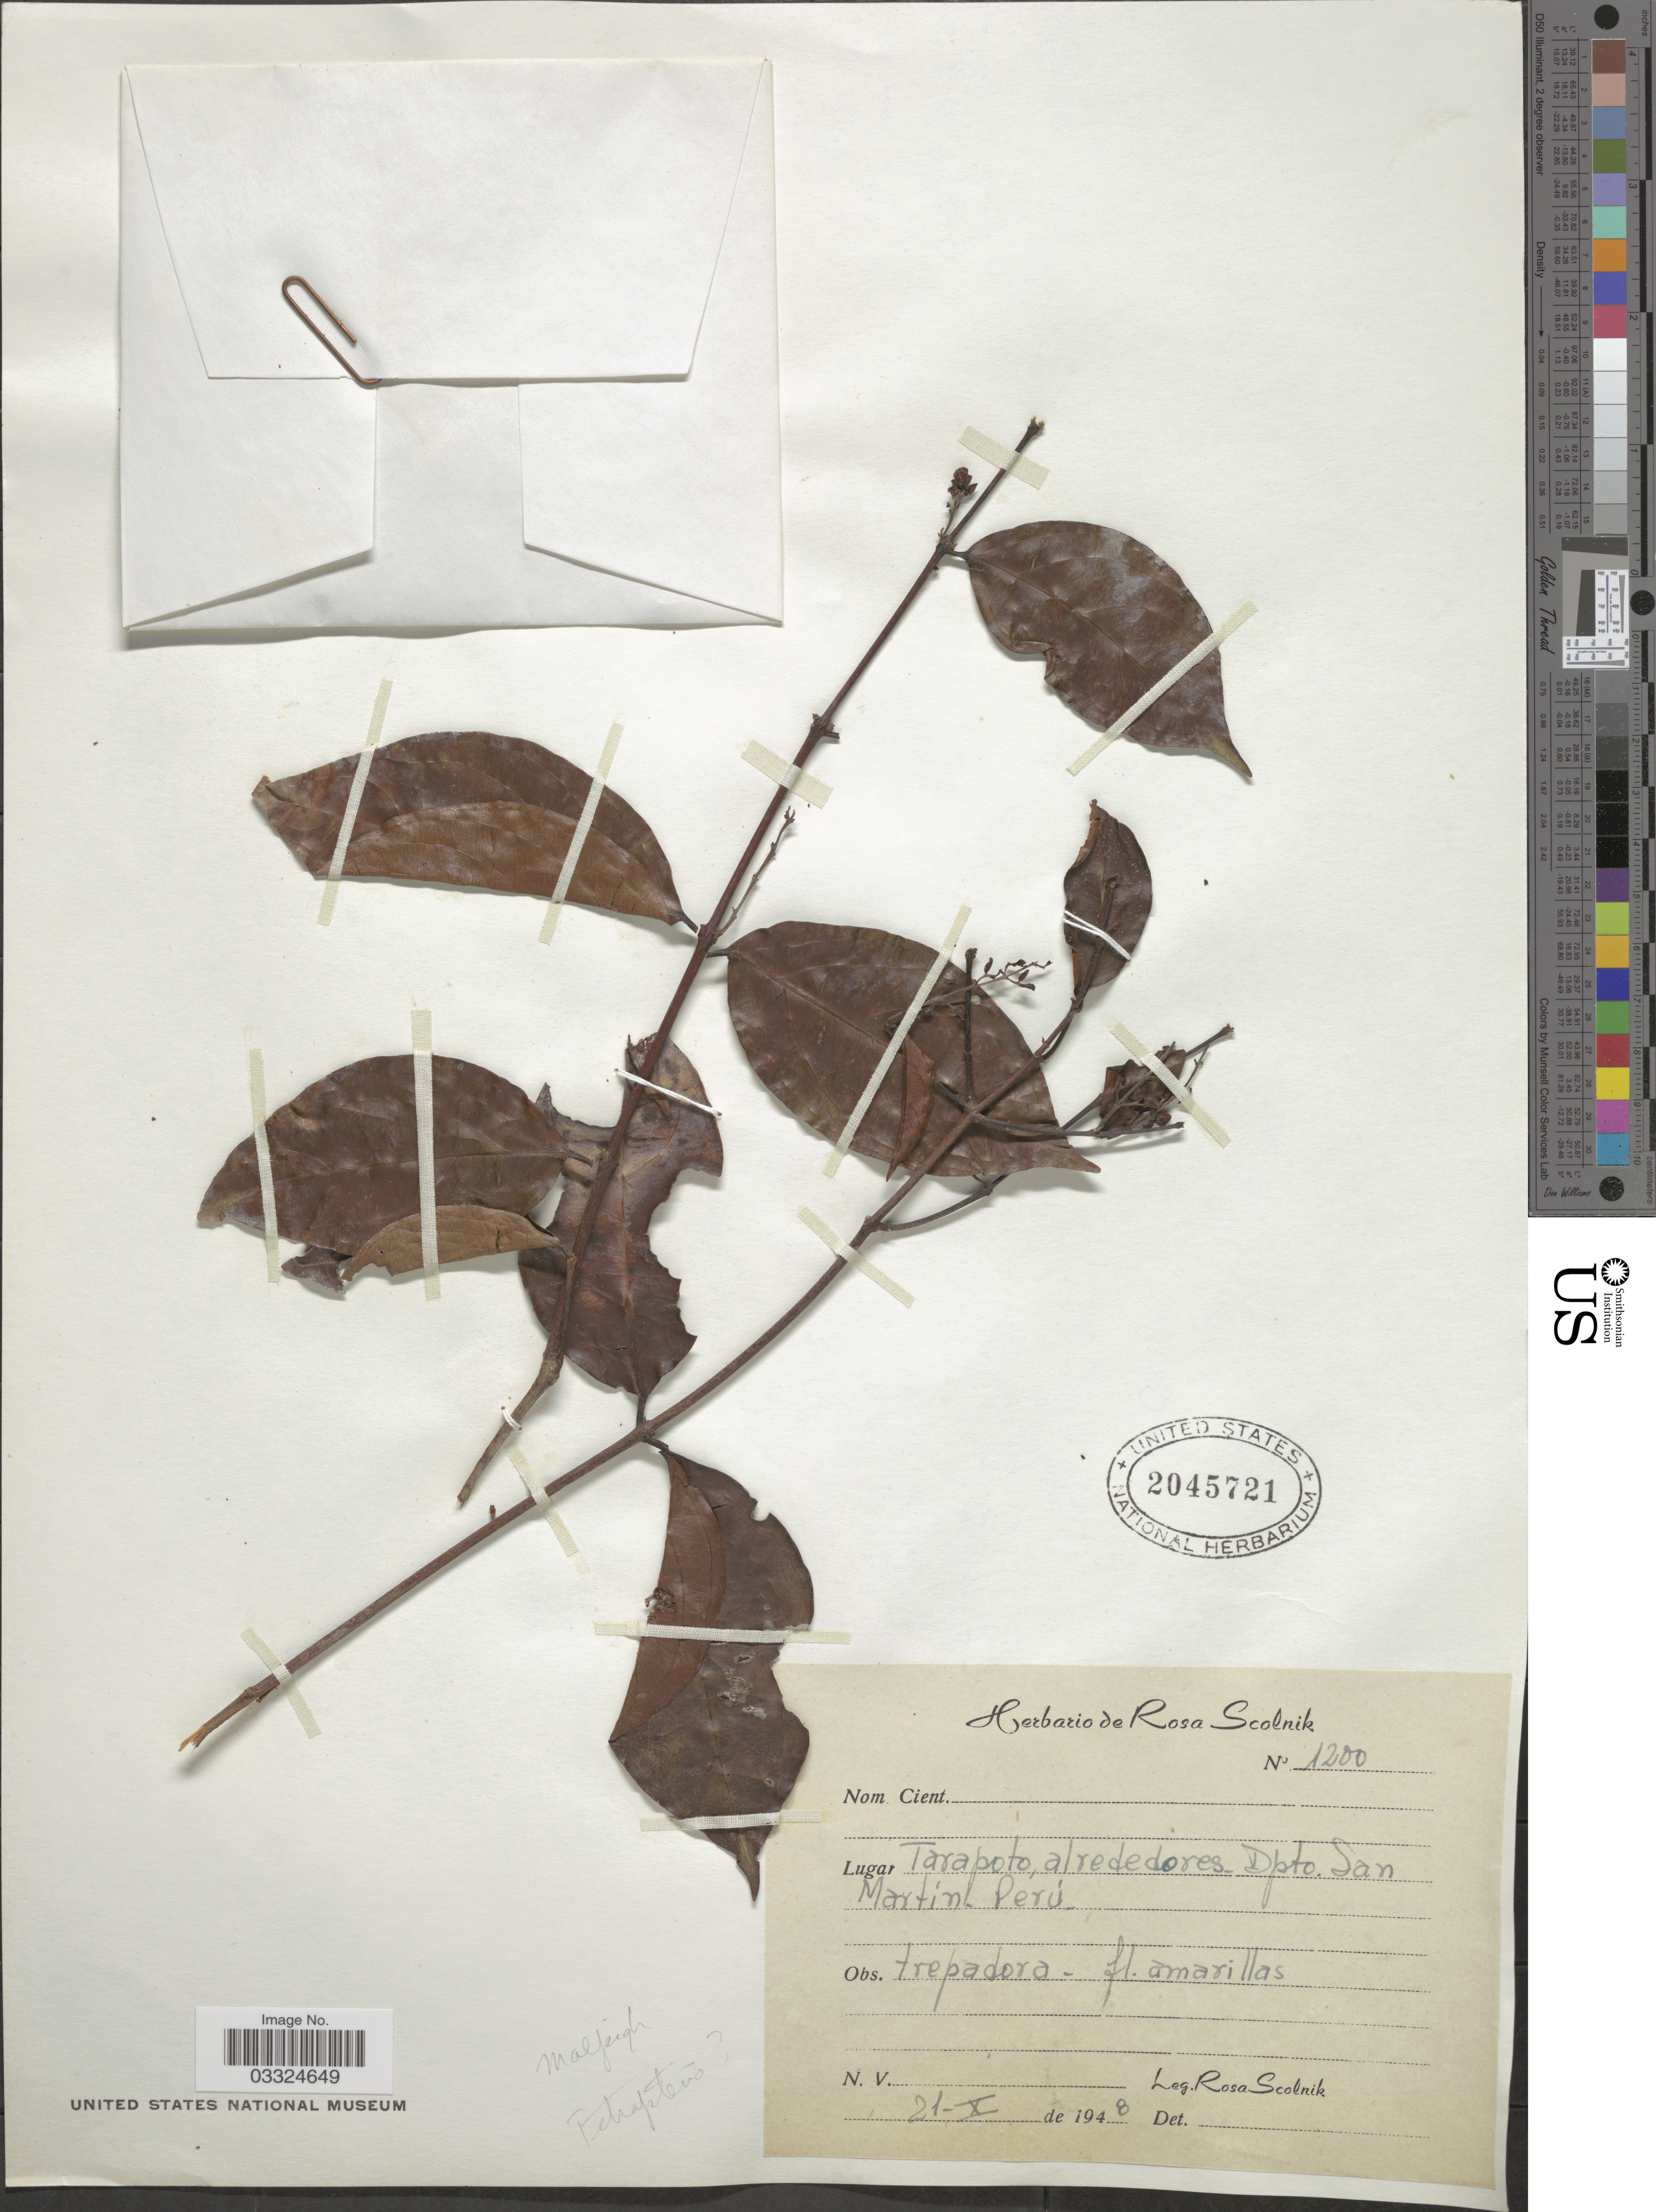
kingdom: Plantae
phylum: Tracheophyta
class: Magnoliopsida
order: Malpighiales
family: Malpighiaceae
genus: Tetrapterys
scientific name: Tetrapterys sp.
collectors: R. Scolnik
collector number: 1200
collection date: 1948-10-21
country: Peru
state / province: San Martín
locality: Tarapoto, alrededores Dpto. San Martín.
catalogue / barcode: US 2045721